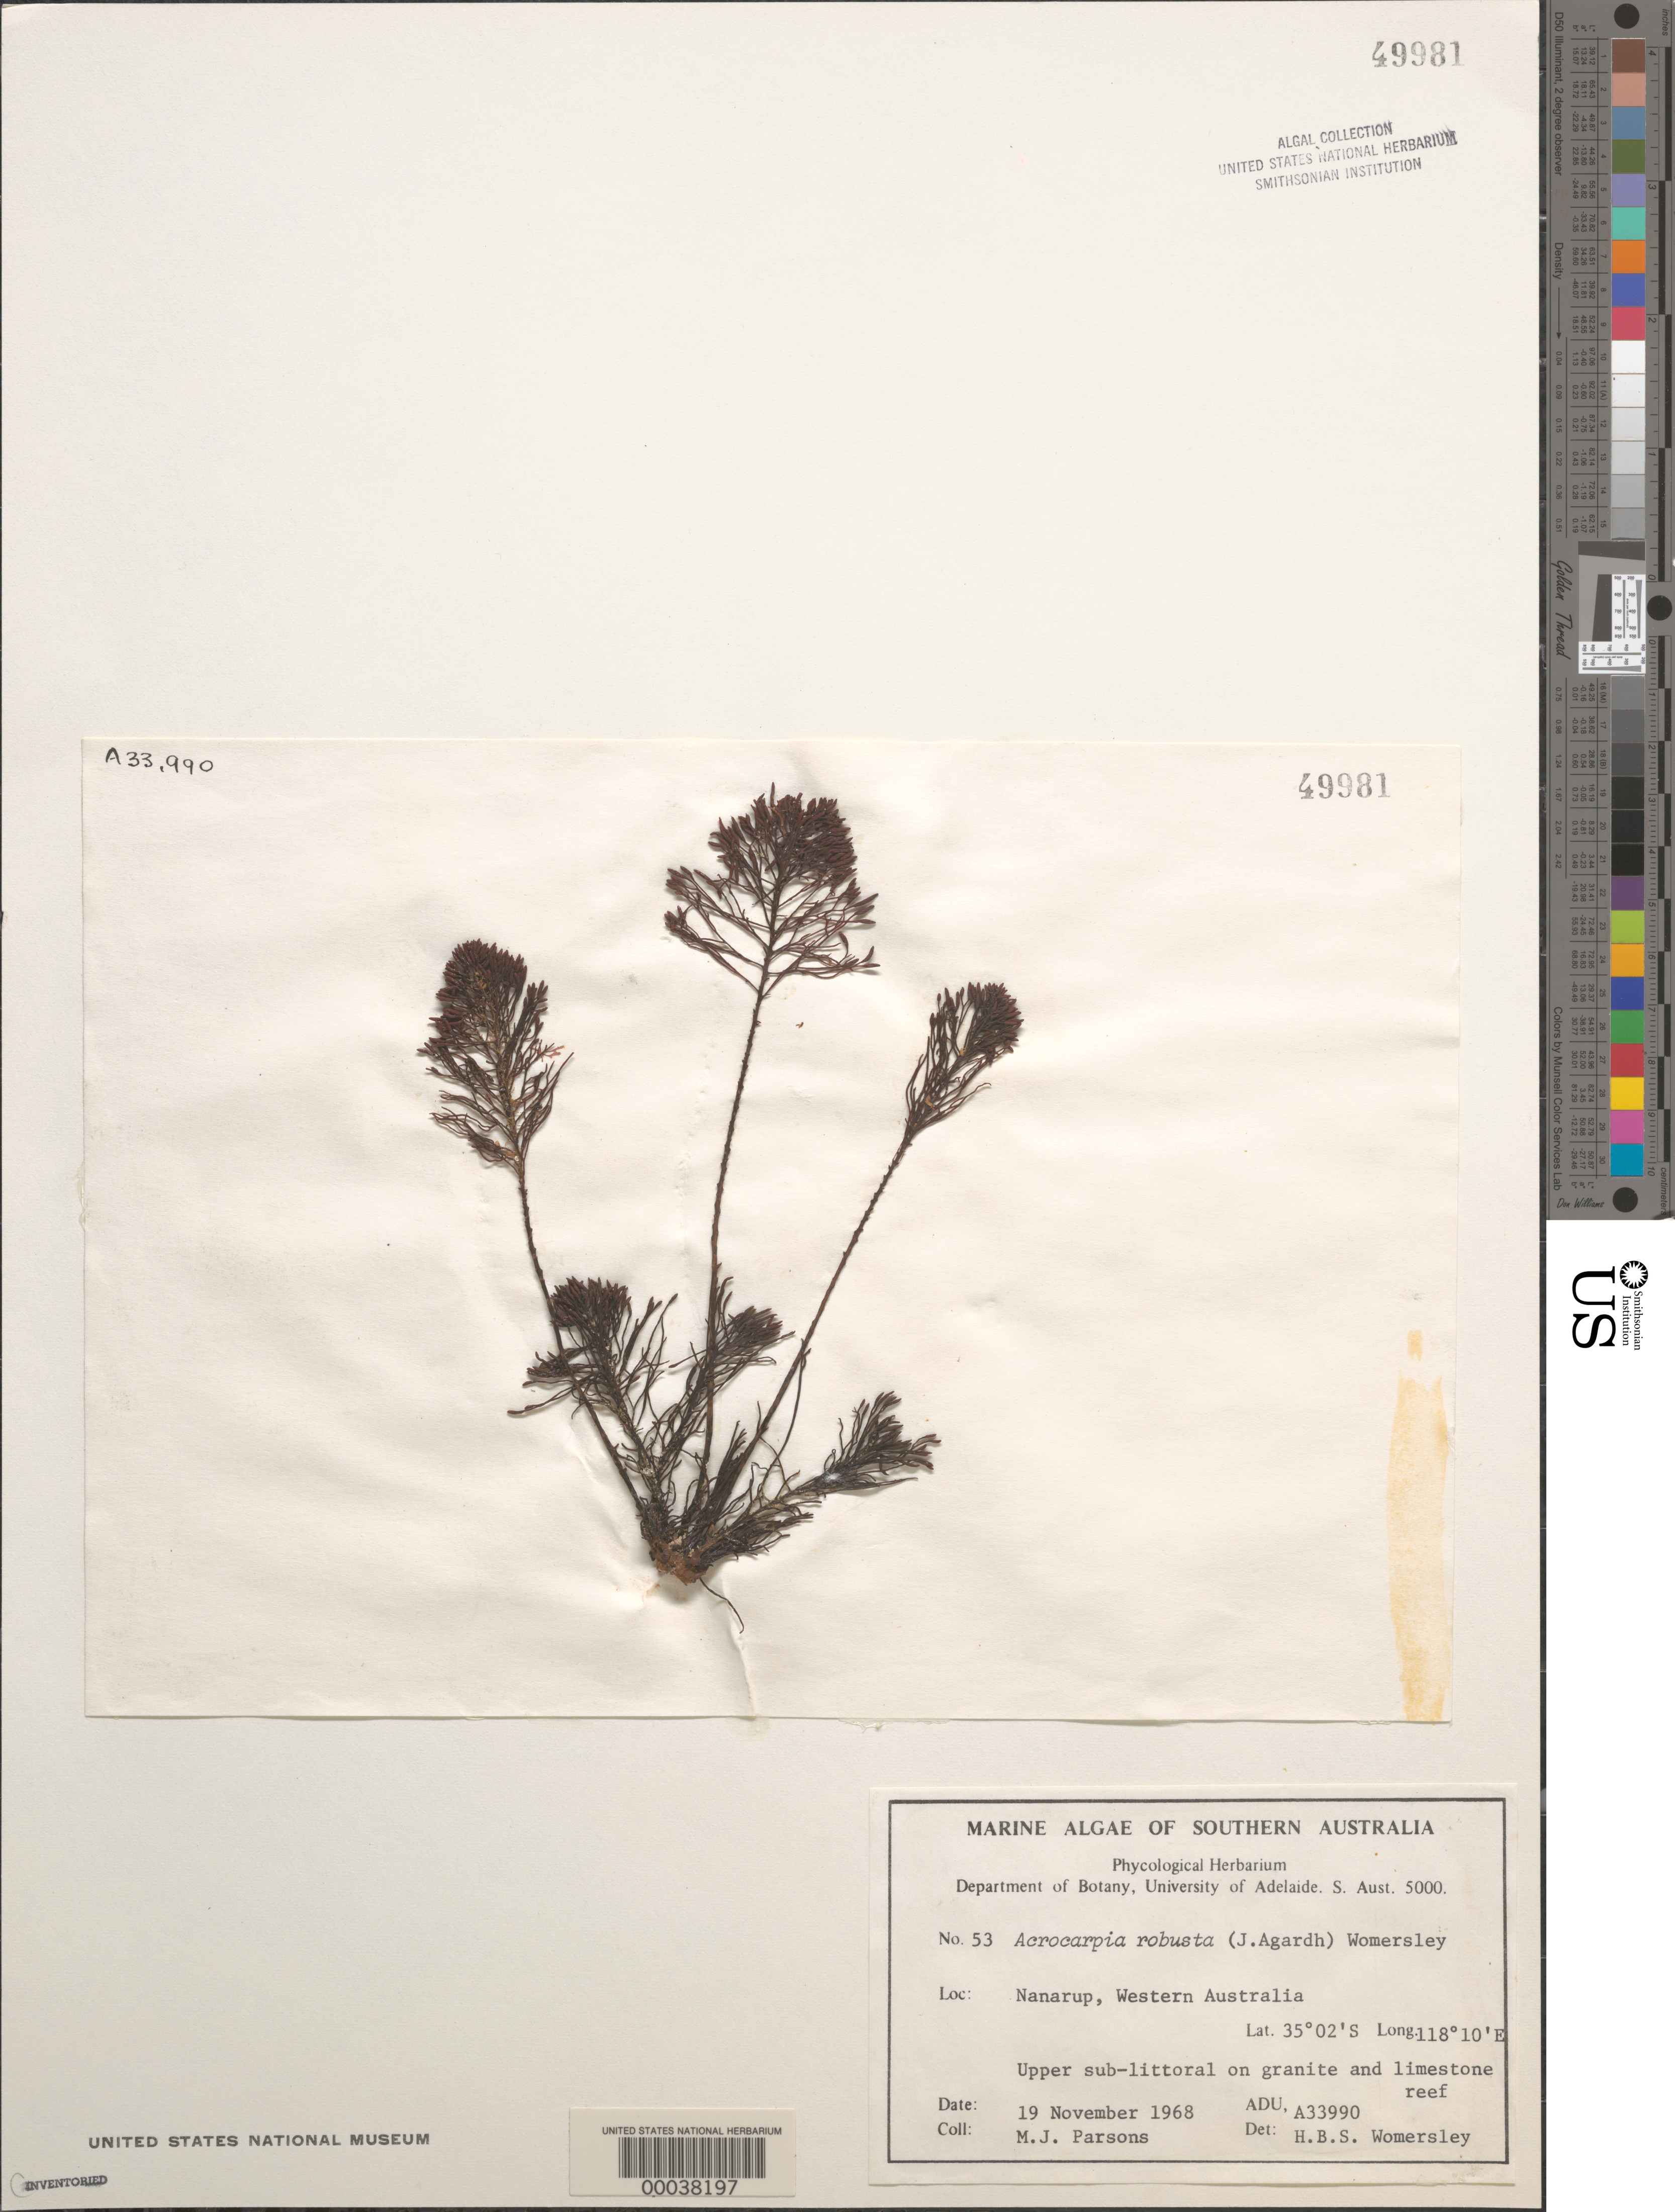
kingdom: Chromista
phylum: Ochrophyta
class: Phaeophyceae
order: Fucales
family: Sargassaceae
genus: Acrocarpia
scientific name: Acrocarpia robusta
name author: Womersley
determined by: Womersley, H. B. S.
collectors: M. Parsons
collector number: ADU A33990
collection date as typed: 19 Nov 1968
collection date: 1968-11-19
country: Australia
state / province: Western Australia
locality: Nanarup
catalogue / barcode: US 49981